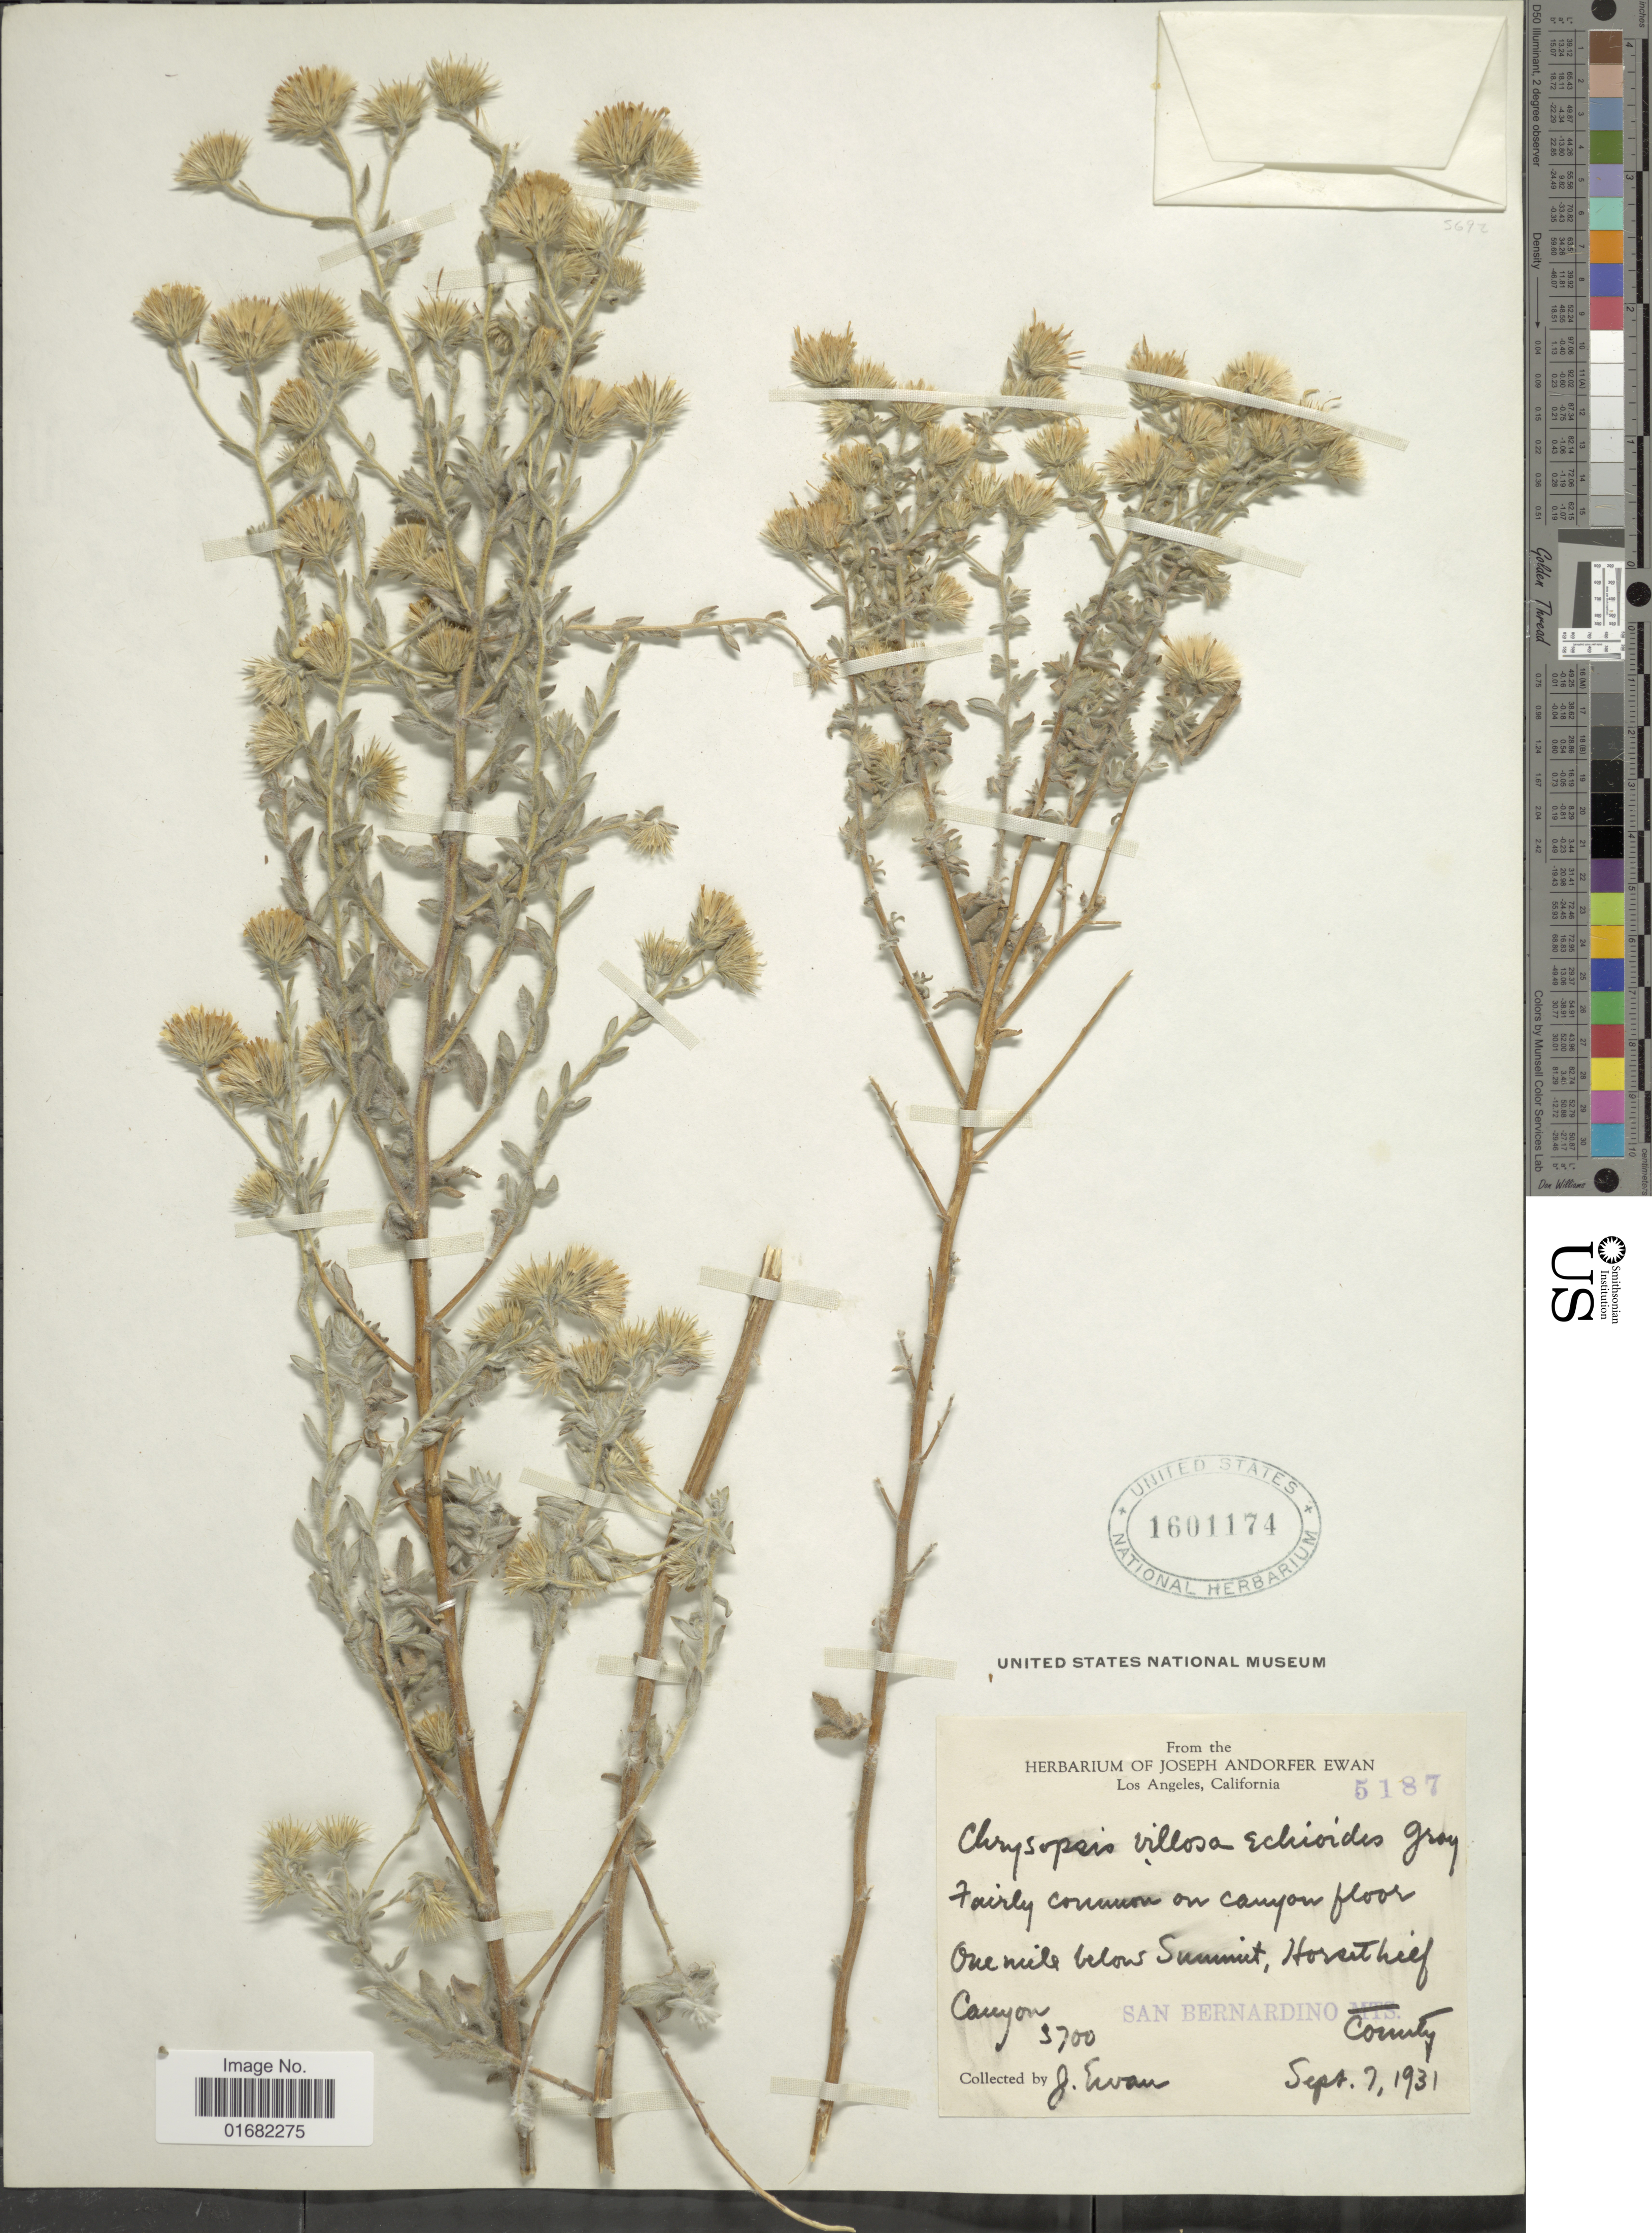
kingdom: Plantae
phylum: Tracheophyta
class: Magnoliopsida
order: Asterales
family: Asteraceae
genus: Heterotheca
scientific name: Heterotheca echioides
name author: (Benth.) Shinners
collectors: J. A. Ewan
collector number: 3700?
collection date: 1931-09-07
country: United States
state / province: California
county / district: San Bernardino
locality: One mile below Summit, Horsethief Canyon. San Bernardino County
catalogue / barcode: US 1601174